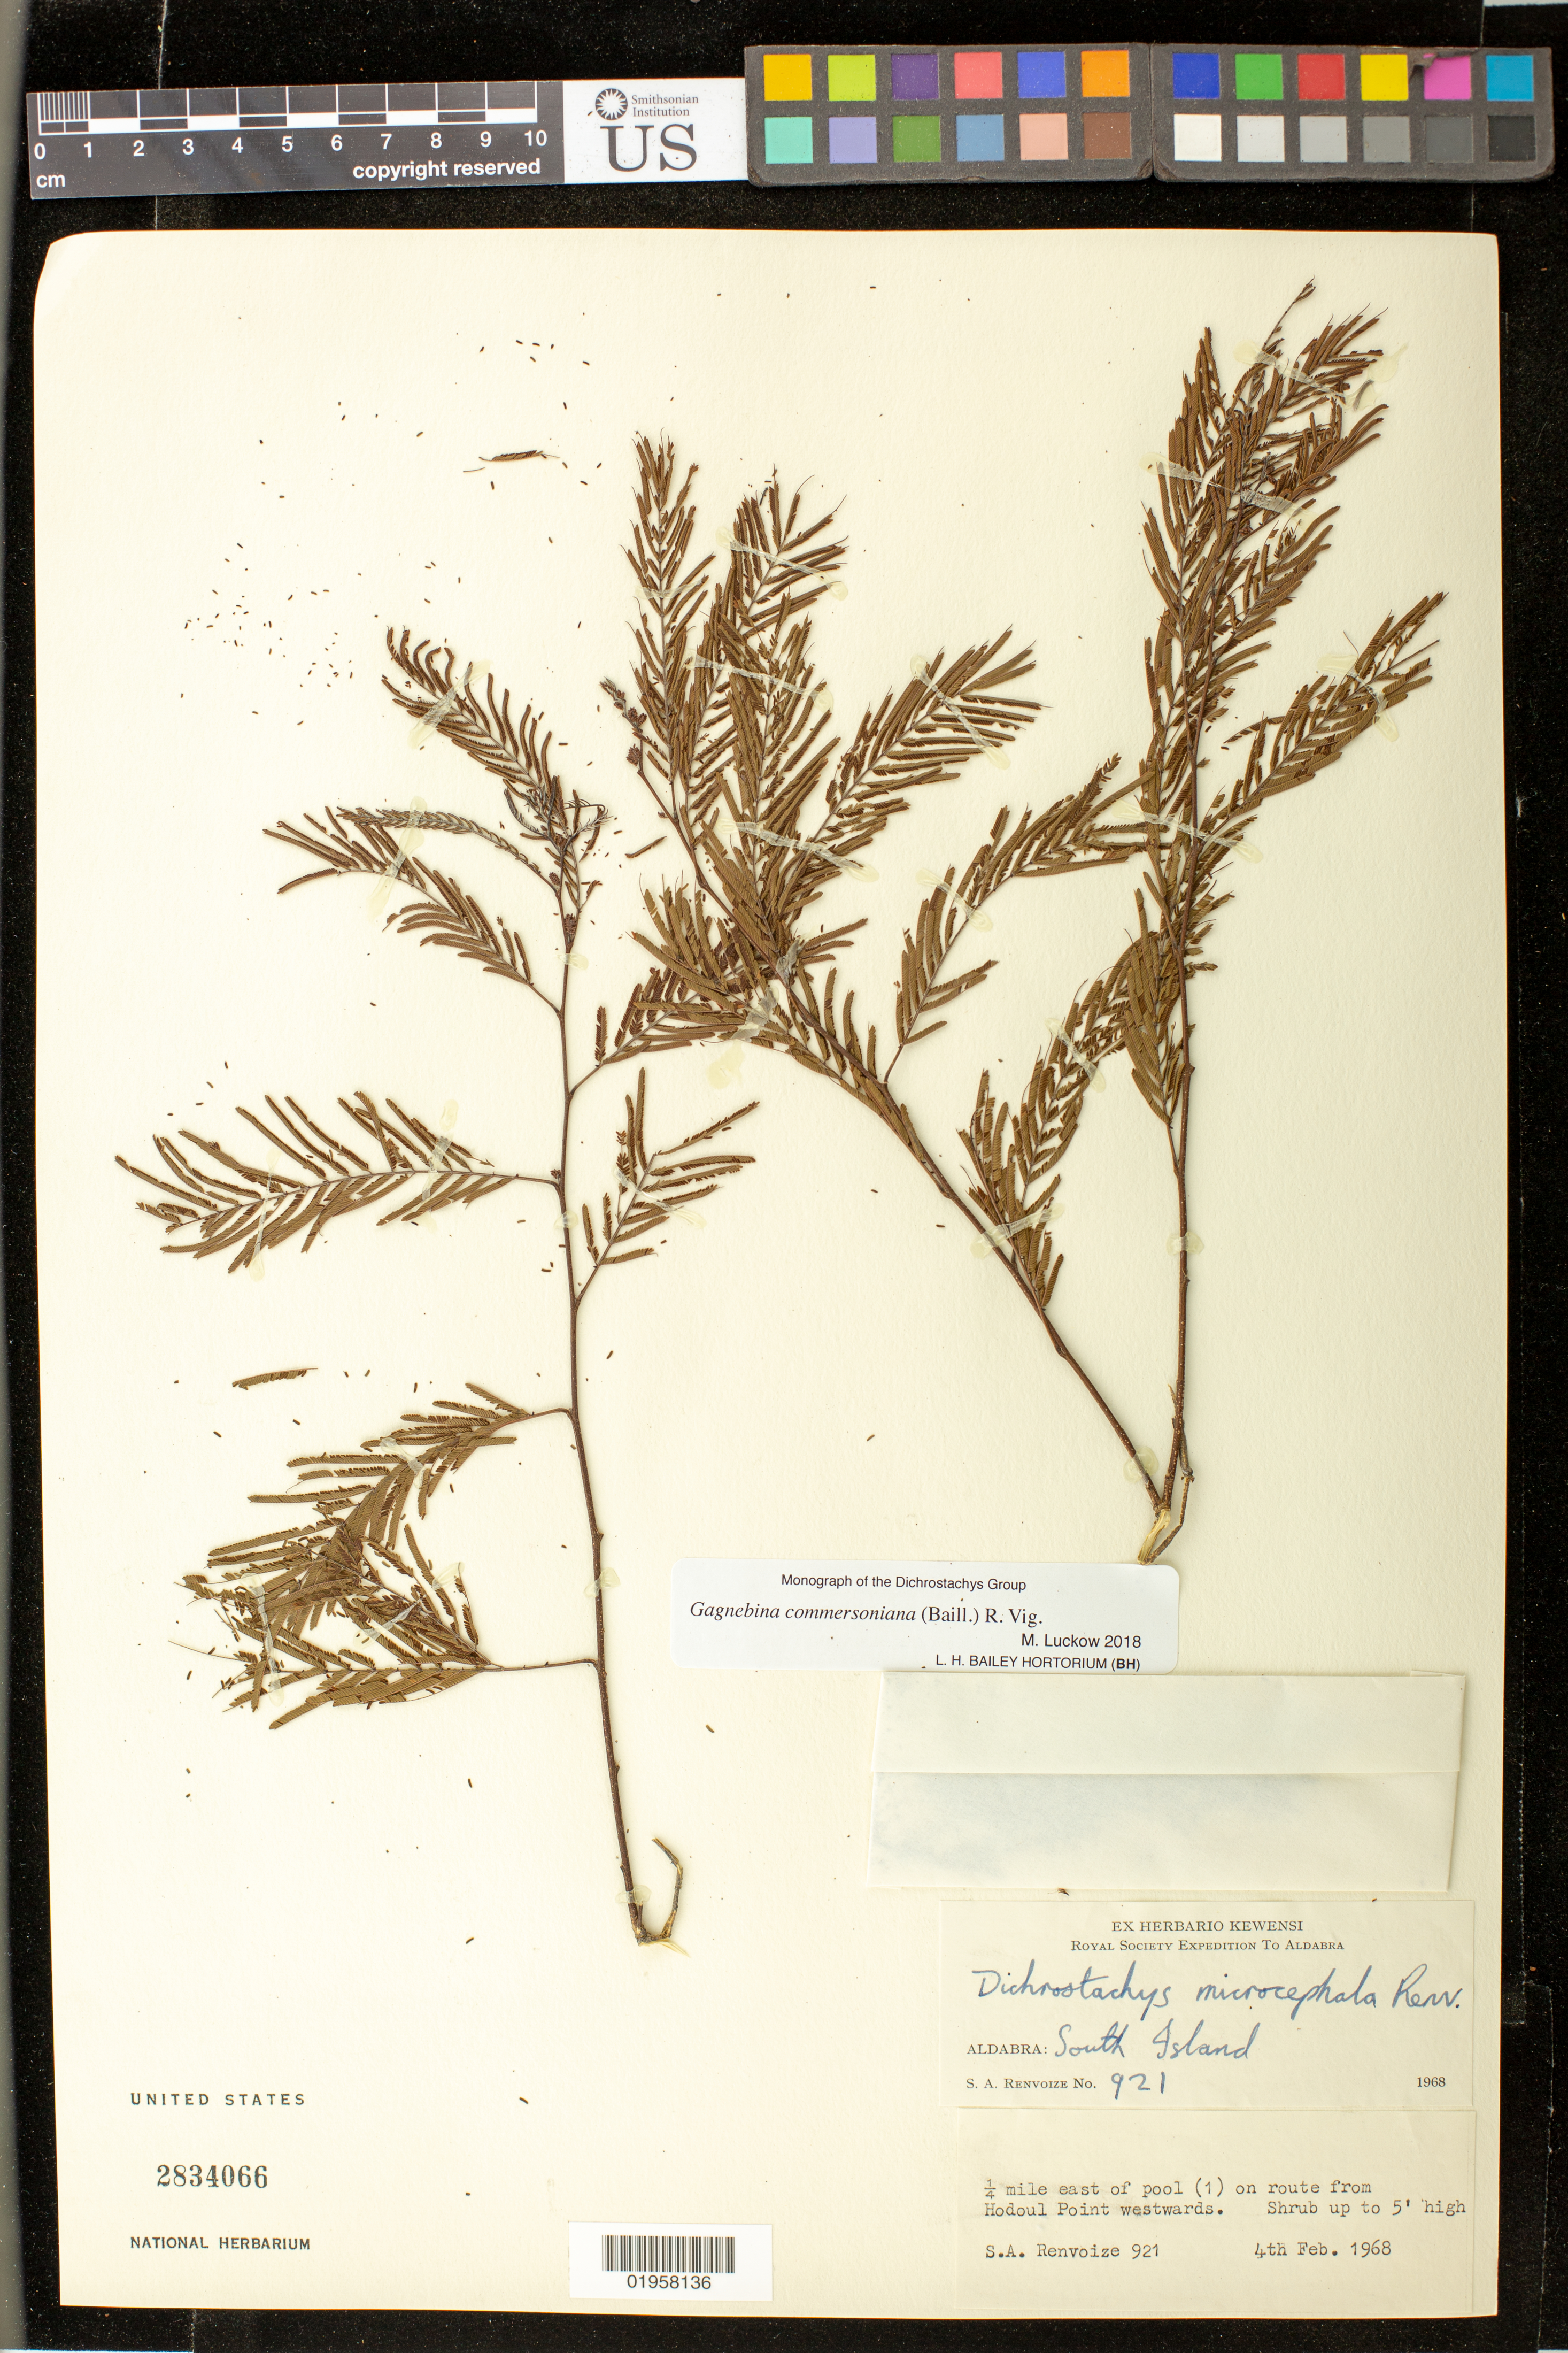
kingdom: Plantae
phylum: Tracheophyta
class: Magnoliopsida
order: Fabales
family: Fabaceae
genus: Gagnebina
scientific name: Gagnebina commersoniana (Baill.) R. Vig.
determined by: Luckow, M. A.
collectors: S. A. Renvoize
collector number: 921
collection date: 1968-02-04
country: Seychelles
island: Aldabra Atoll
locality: Aldabra: South Island. 1/4 mile E of pool (1) on route from Hodoul Point westwards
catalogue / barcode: US 2834066